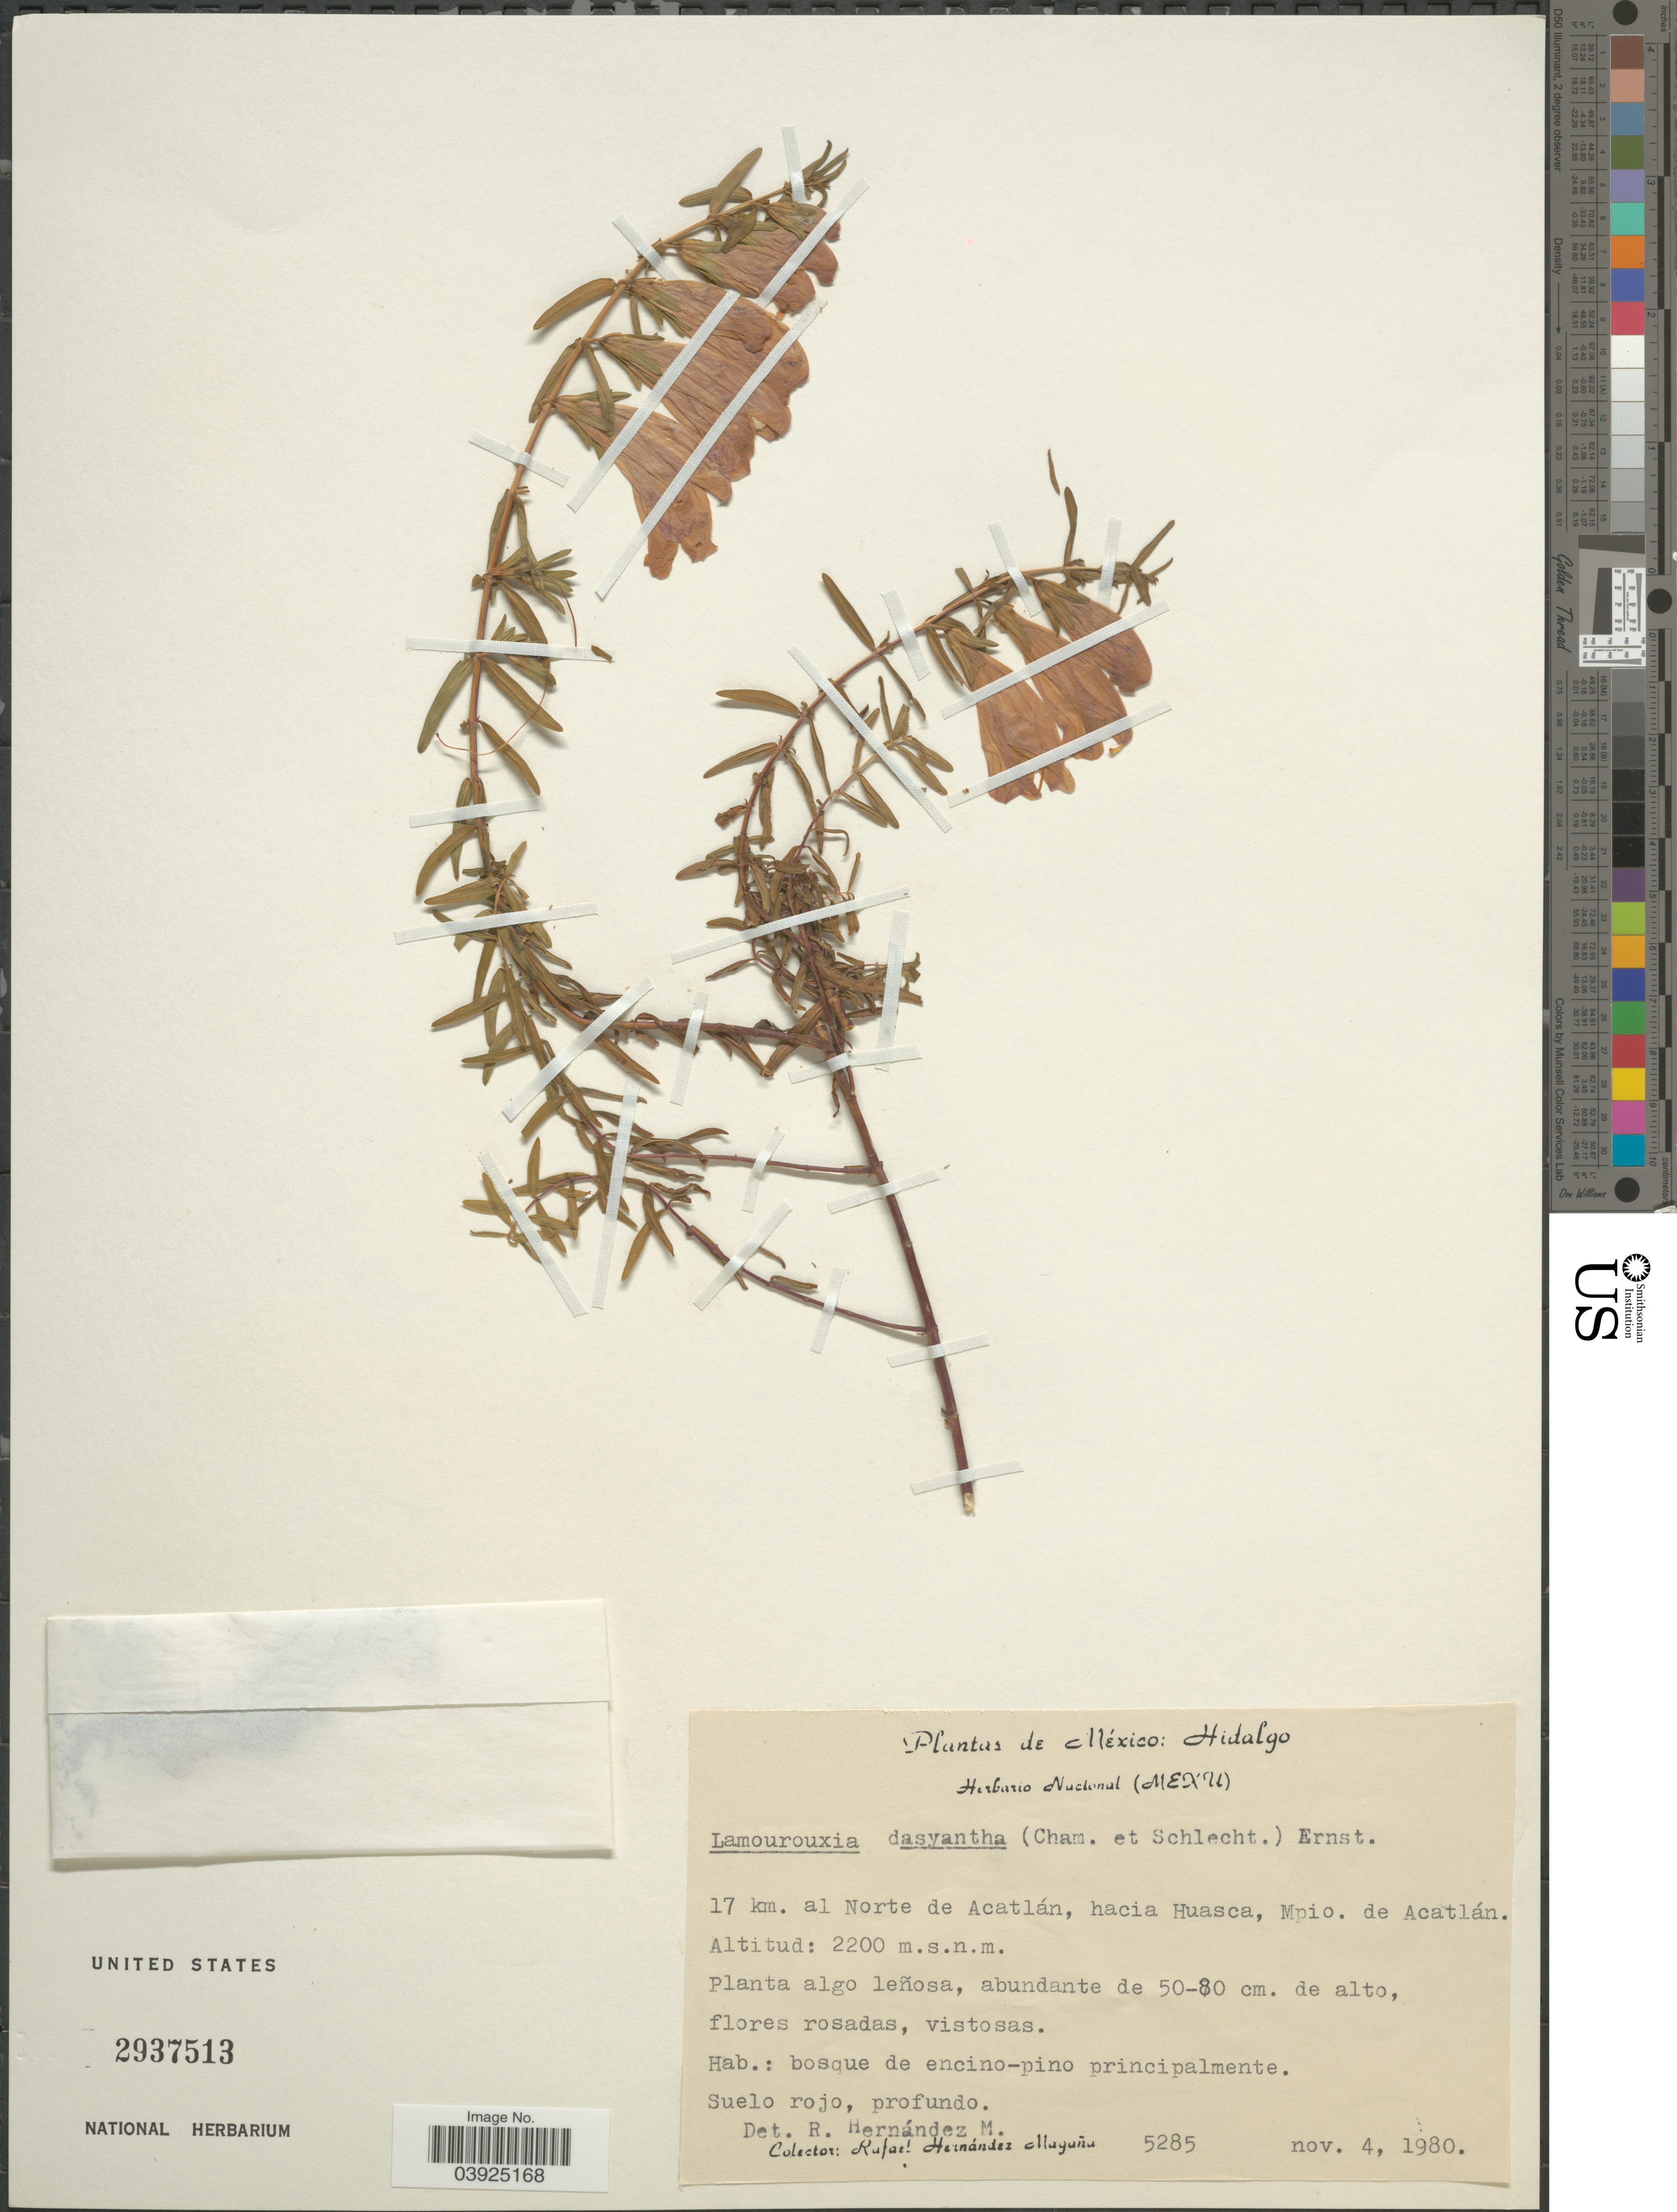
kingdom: Plantae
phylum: Tracheophyta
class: Magnoliopsida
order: Lamiales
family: Orobanchaceae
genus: Lamourouxia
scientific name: Lamourouxia linearis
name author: Benth.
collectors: R. Hernández-M.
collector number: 5285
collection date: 1980-11-04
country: Mexico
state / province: Hidalgo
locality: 17 km. al Norte de Acatlán, hacia Huasca, Mpio. de Acatlán.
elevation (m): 2200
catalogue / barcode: US 2937513